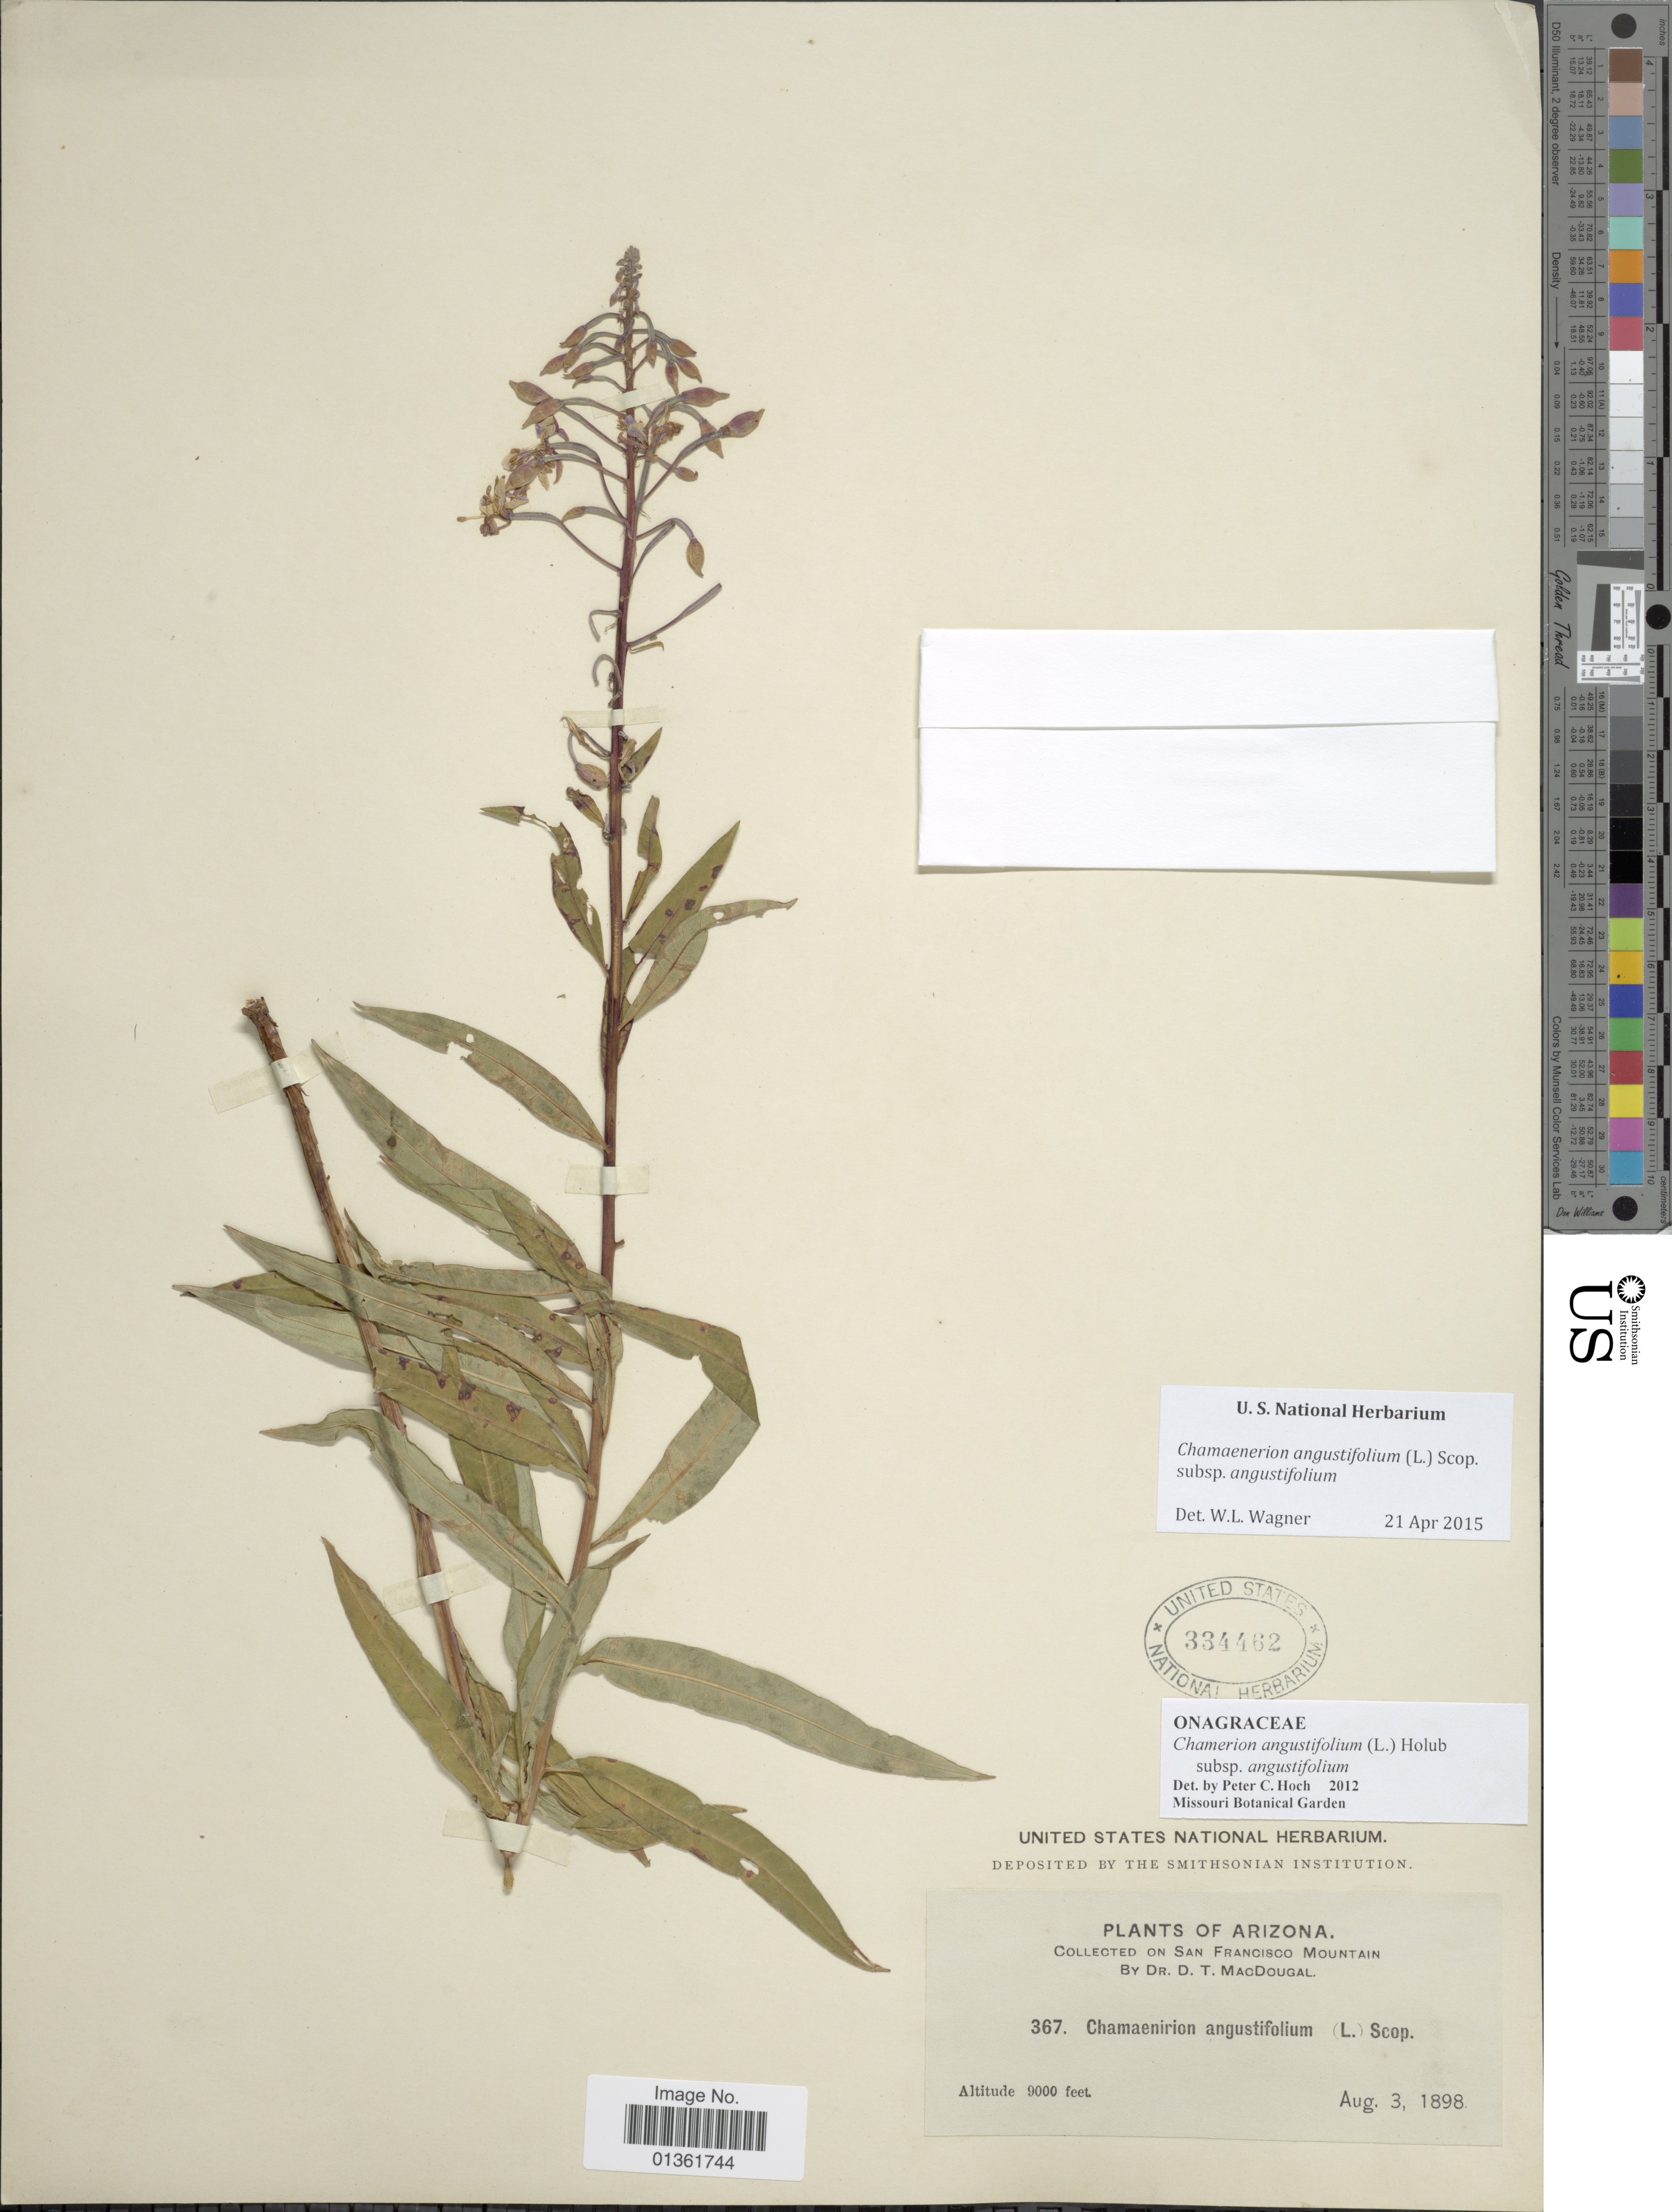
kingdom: Plantae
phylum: Tracheophyta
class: Magnoliopsida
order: Myrtales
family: Onagraceae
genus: Chamaenerion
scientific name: Chamaenerion angustifolium subsp. angustifolium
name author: (L.) Scop.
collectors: D. T. MacDougal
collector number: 367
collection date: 1898-08-03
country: United States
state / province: Arizona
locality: San Francisco Mountain.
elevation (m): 2743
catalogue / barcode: US 334462